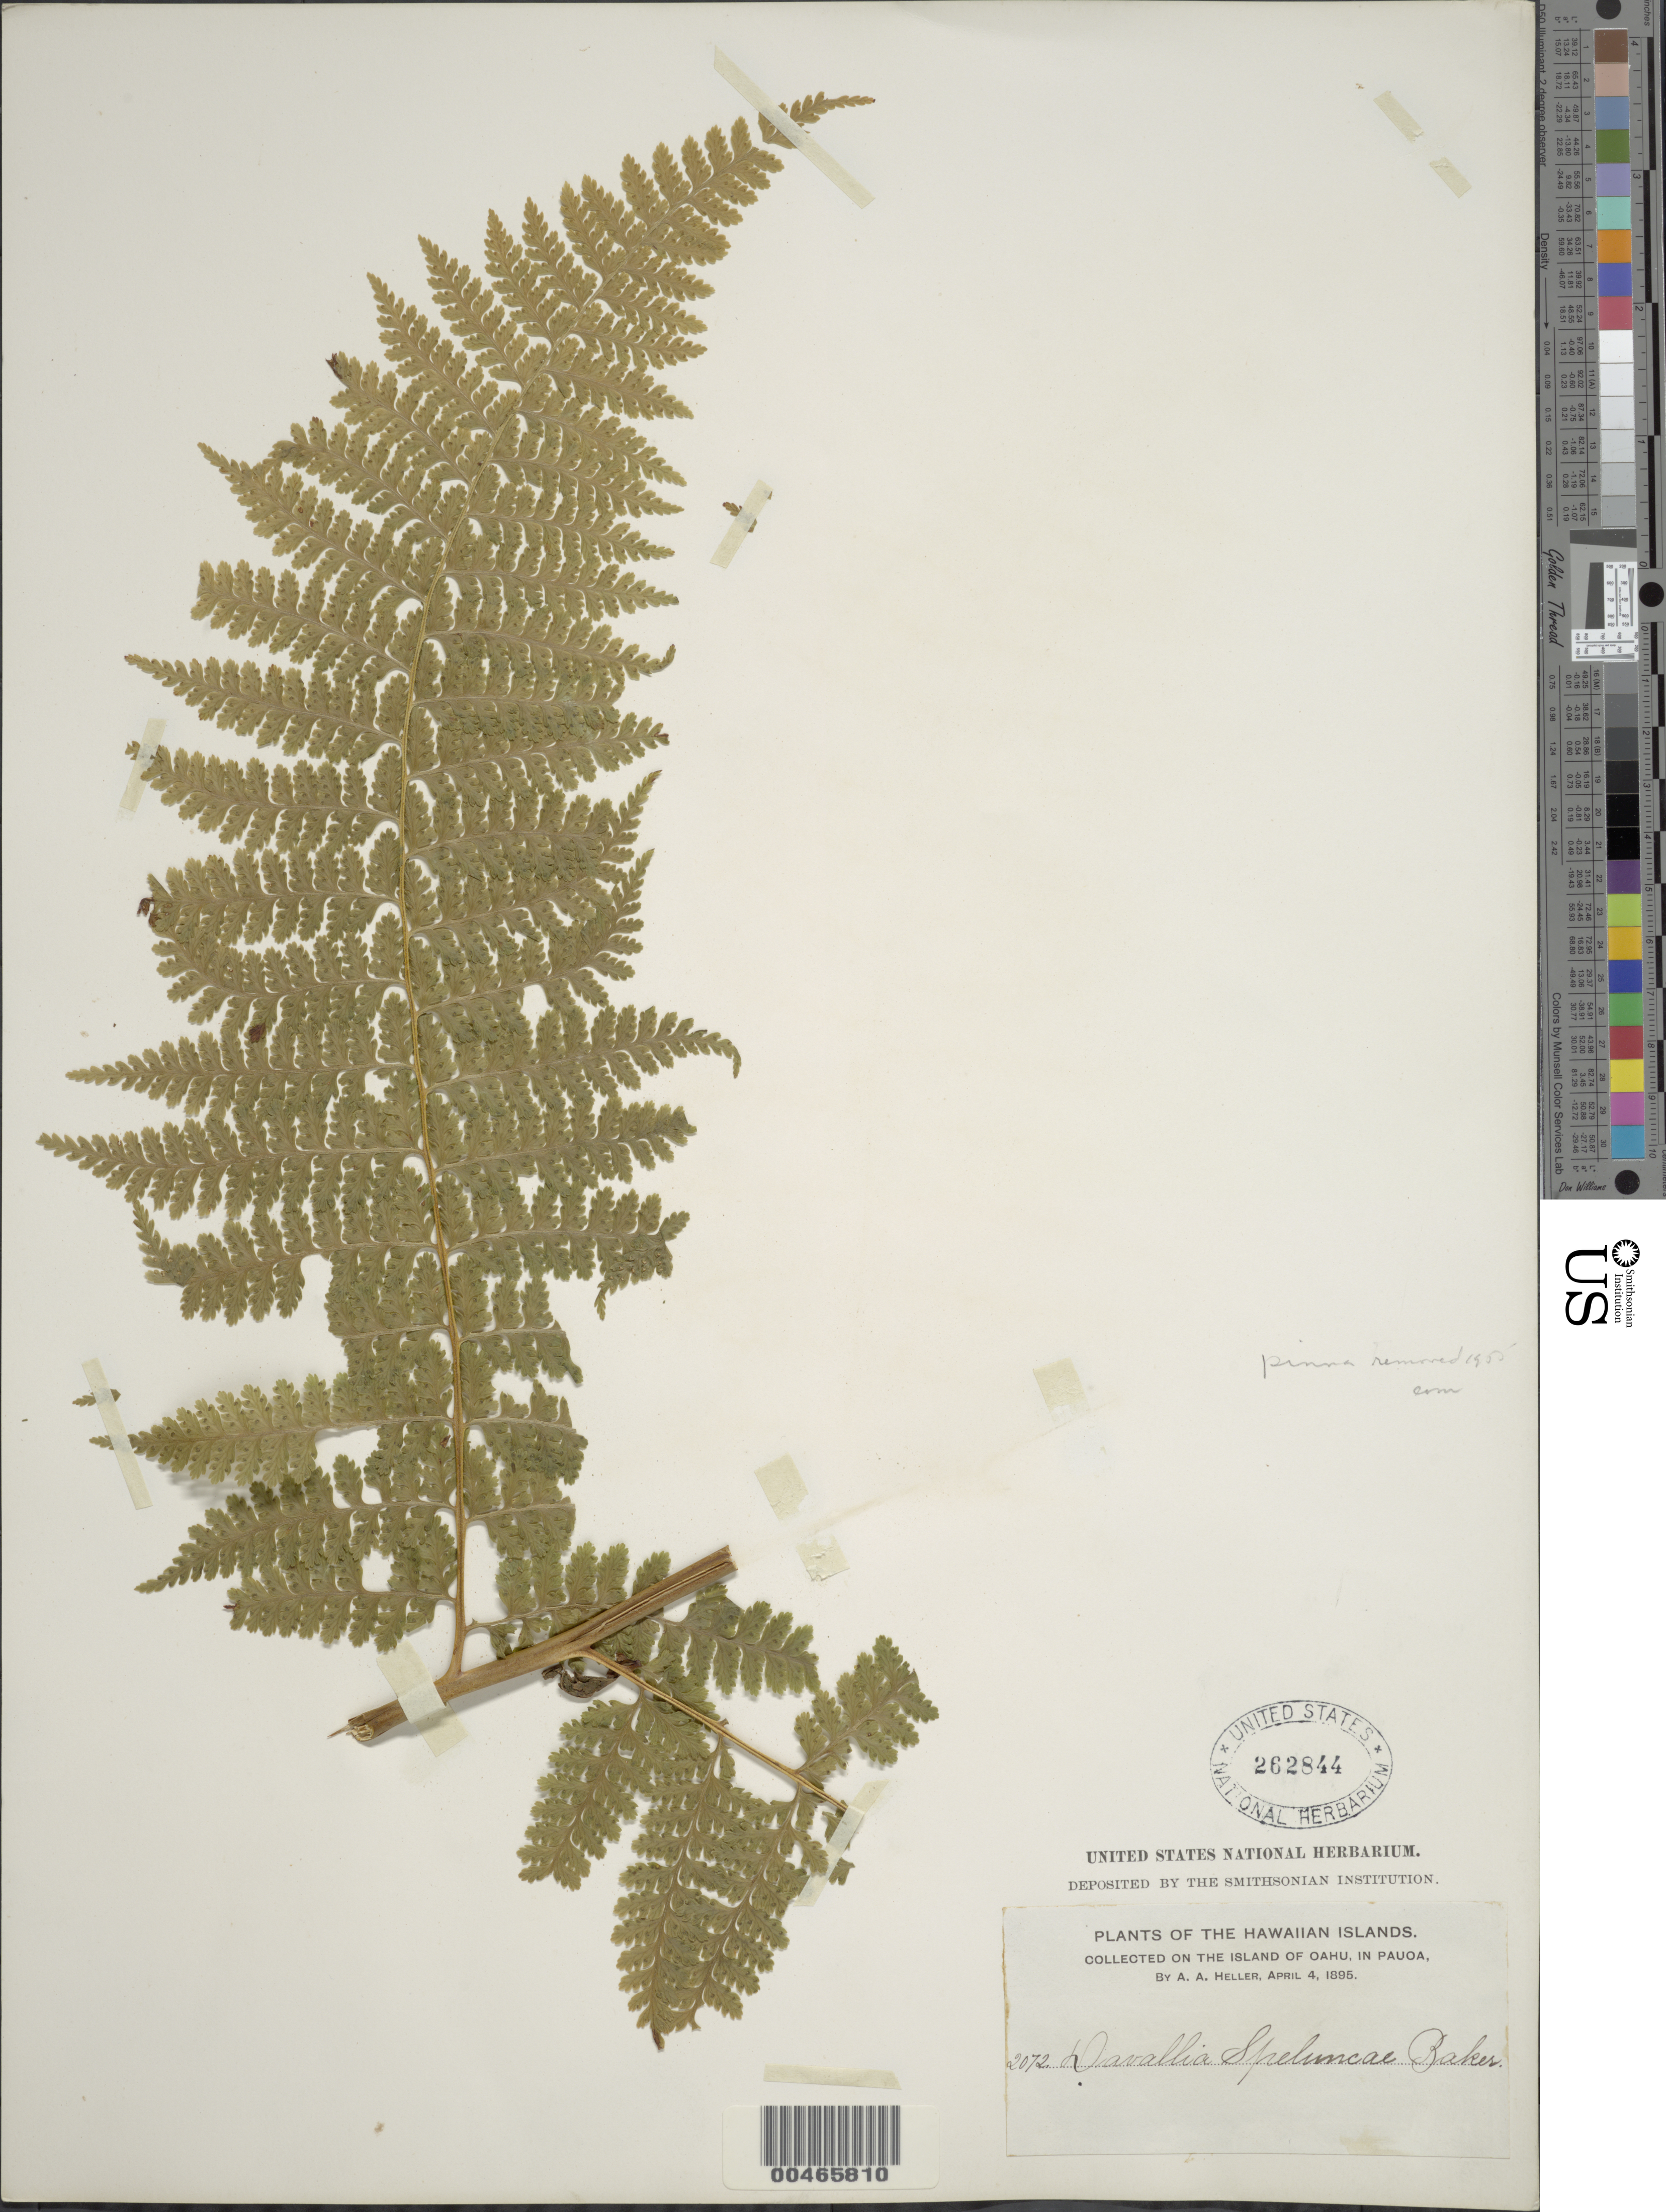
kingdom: Plantae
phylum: Tracheophyta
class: Polypodiopsida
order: Polypodiales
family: Dennstaedtiaceae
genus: Microlepia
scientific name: Microlepia speluncae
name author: (L.) T. Moore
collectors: A. A. Heller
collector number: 2072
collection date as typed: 4 Apr 1895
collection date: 1895-04-04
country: United States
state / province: Hawaii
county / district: Honolulu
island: Oahu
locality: In Pauoa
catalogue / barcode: US 262844